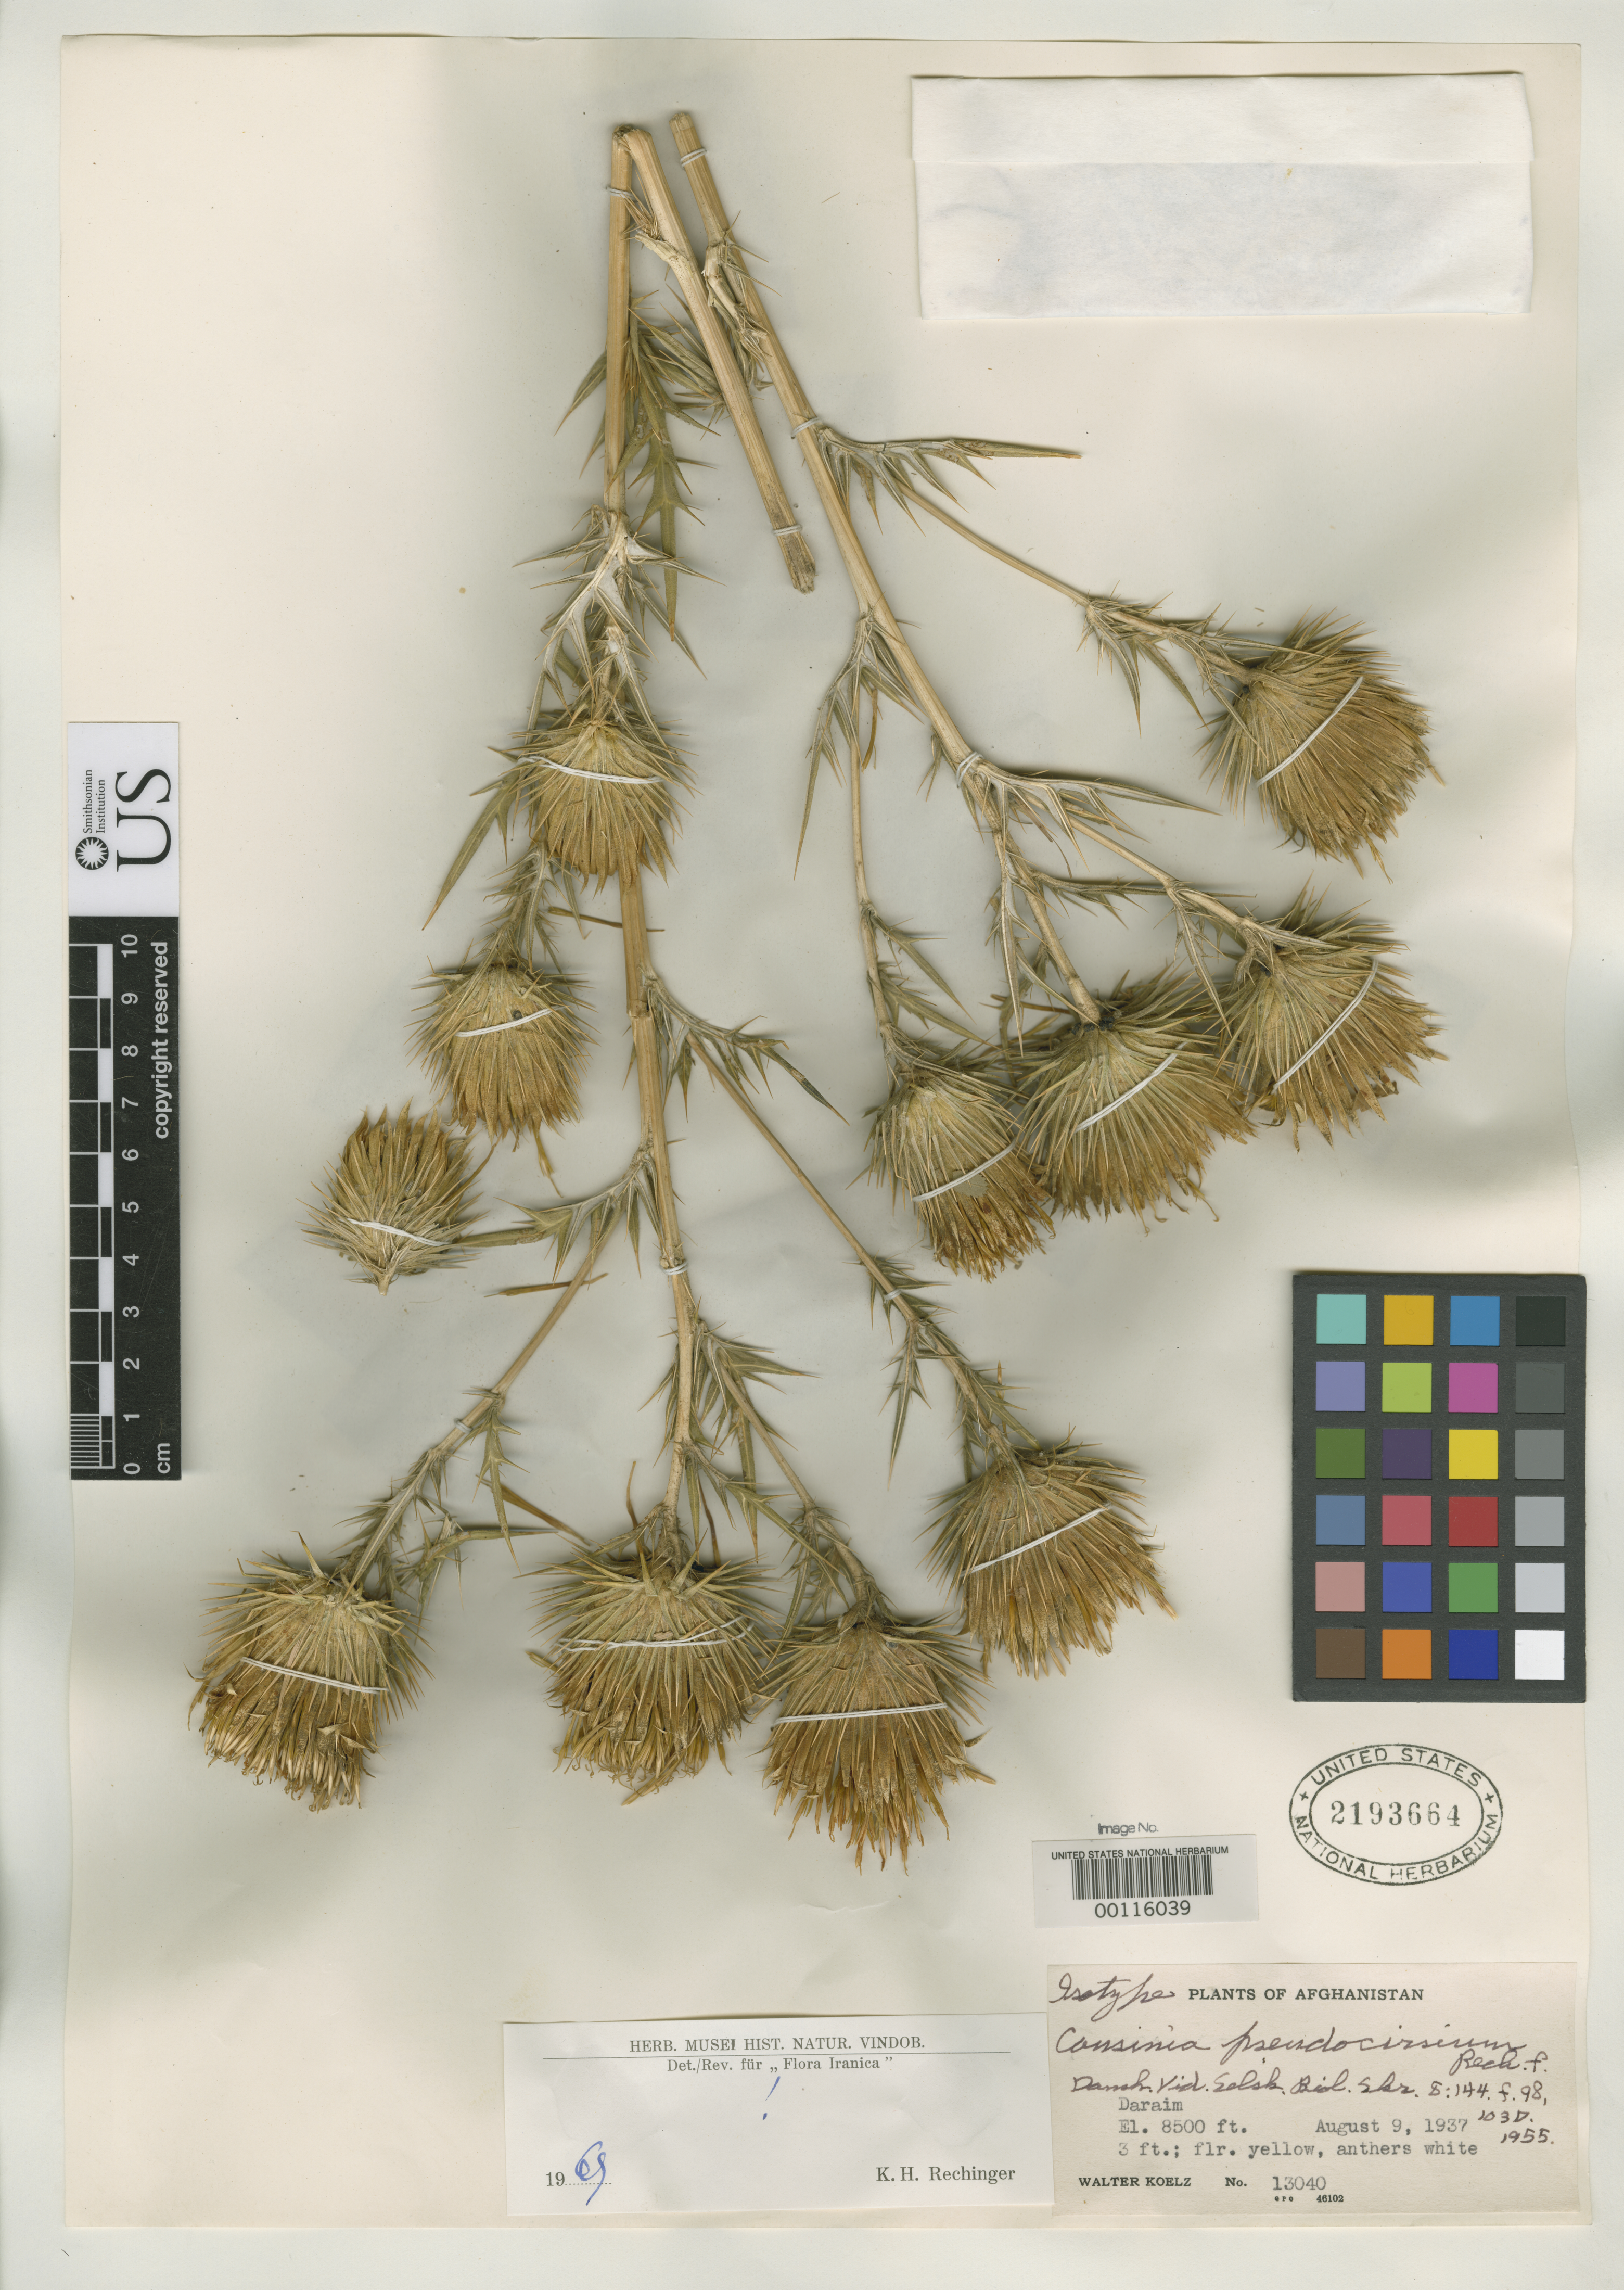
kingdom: Plantae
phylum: Tracheophyta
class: Magnoliopsida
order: Asterales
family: Asteraceae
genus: Cousinia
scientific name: Cousinia pseudocirsium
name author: Rech. f.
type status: Isotype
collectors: W. N. Koelz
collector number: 13040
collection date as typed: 09 Aug 1937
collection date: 1937-08-09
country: Afghanistan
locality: Daraim.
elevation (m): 2591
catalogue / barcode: US 2193664